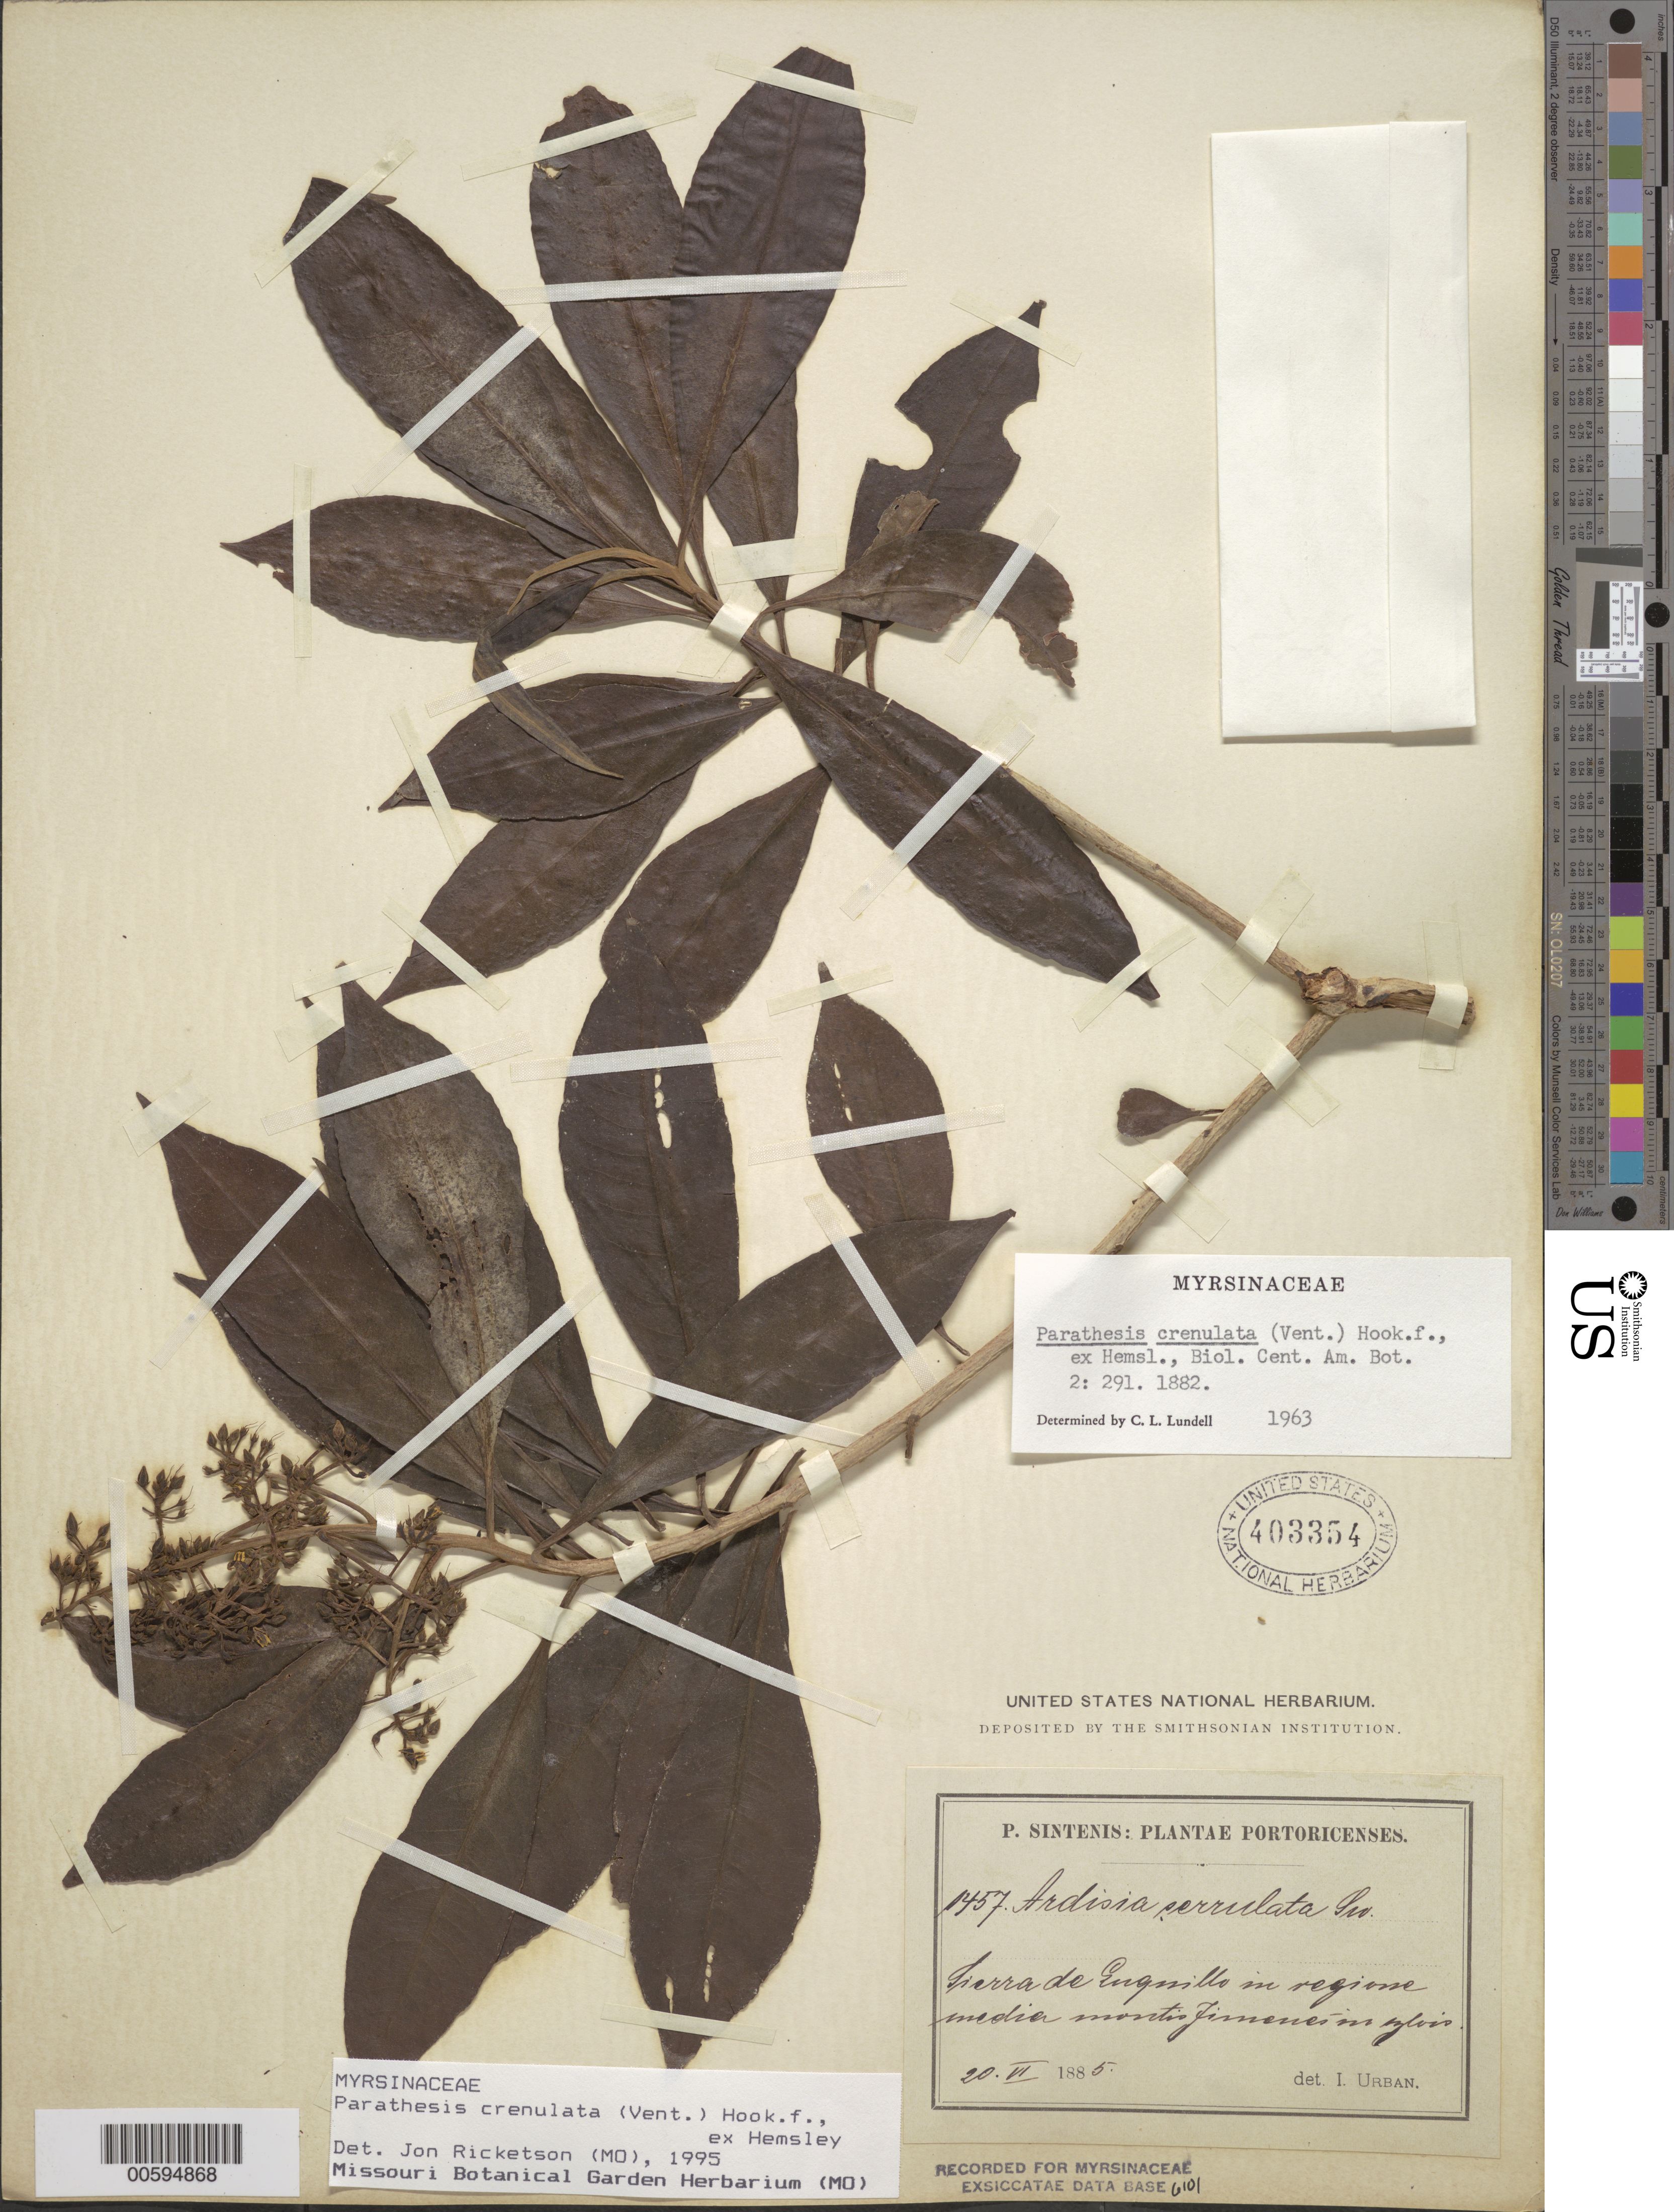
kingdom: Plantae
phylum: Tracheophyta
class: Magnoliopsida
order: Ericales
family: Primulaceae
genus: Parathesis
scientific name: Parathesis crenulata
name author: (Vent.) Hook. f. ex Hemsl.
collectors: P. Sintenis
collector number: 1457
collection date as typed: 20 Jun 1885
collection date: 1885-06-20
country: Puerto Rico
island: Greater Antilles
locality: Sierra de Luquillo, in regione media montis Jimenes, in sylvis.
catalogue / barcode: US 403354